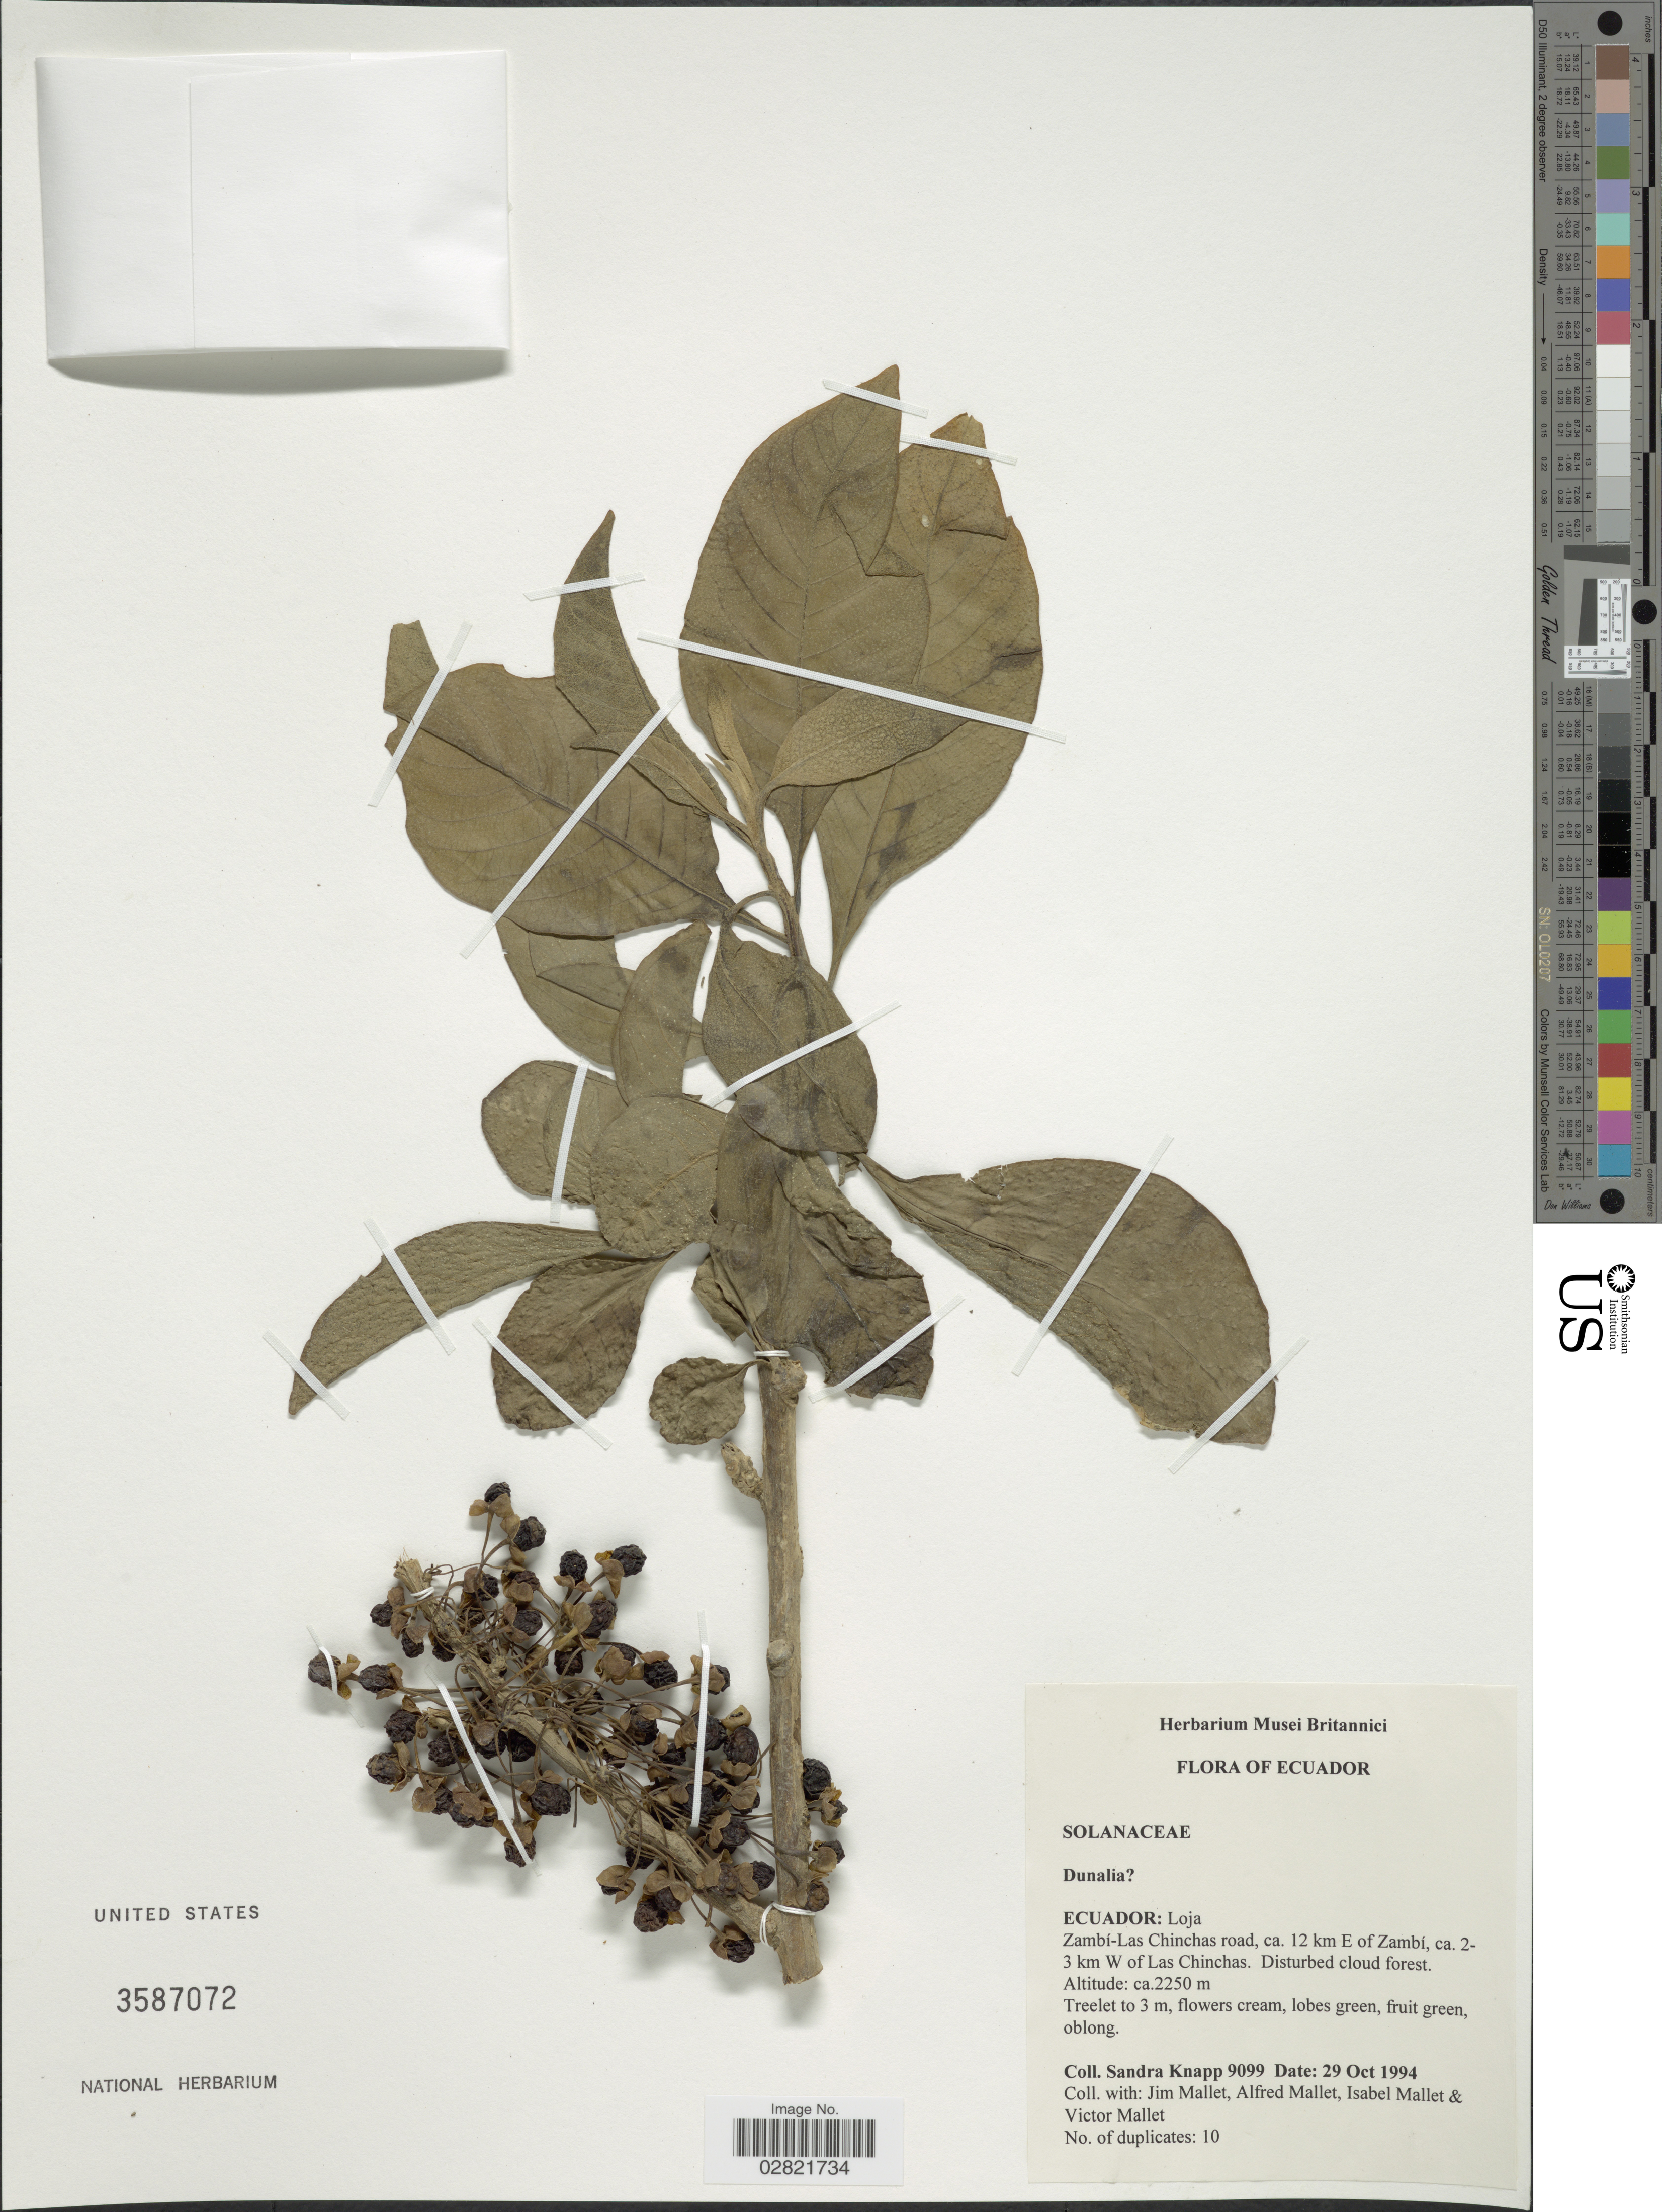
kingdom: Plantae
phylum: Tracheophyta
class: Magnoliopsida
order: Solanales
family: Solanaceae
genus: Dunalia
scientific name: Dunalia sp.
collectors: S. Knapp, J. Mallet, A. Mallet, I. Mallet & V. Mallet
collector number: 9099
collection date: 1994-10-29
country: Ecuador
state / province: Loja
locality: Zambí-Las Chinchas road, ca. 12 km E of Zambí, ca. 2-3 km W of Las Chinchas.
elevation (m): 2250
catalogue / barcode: US 3587072